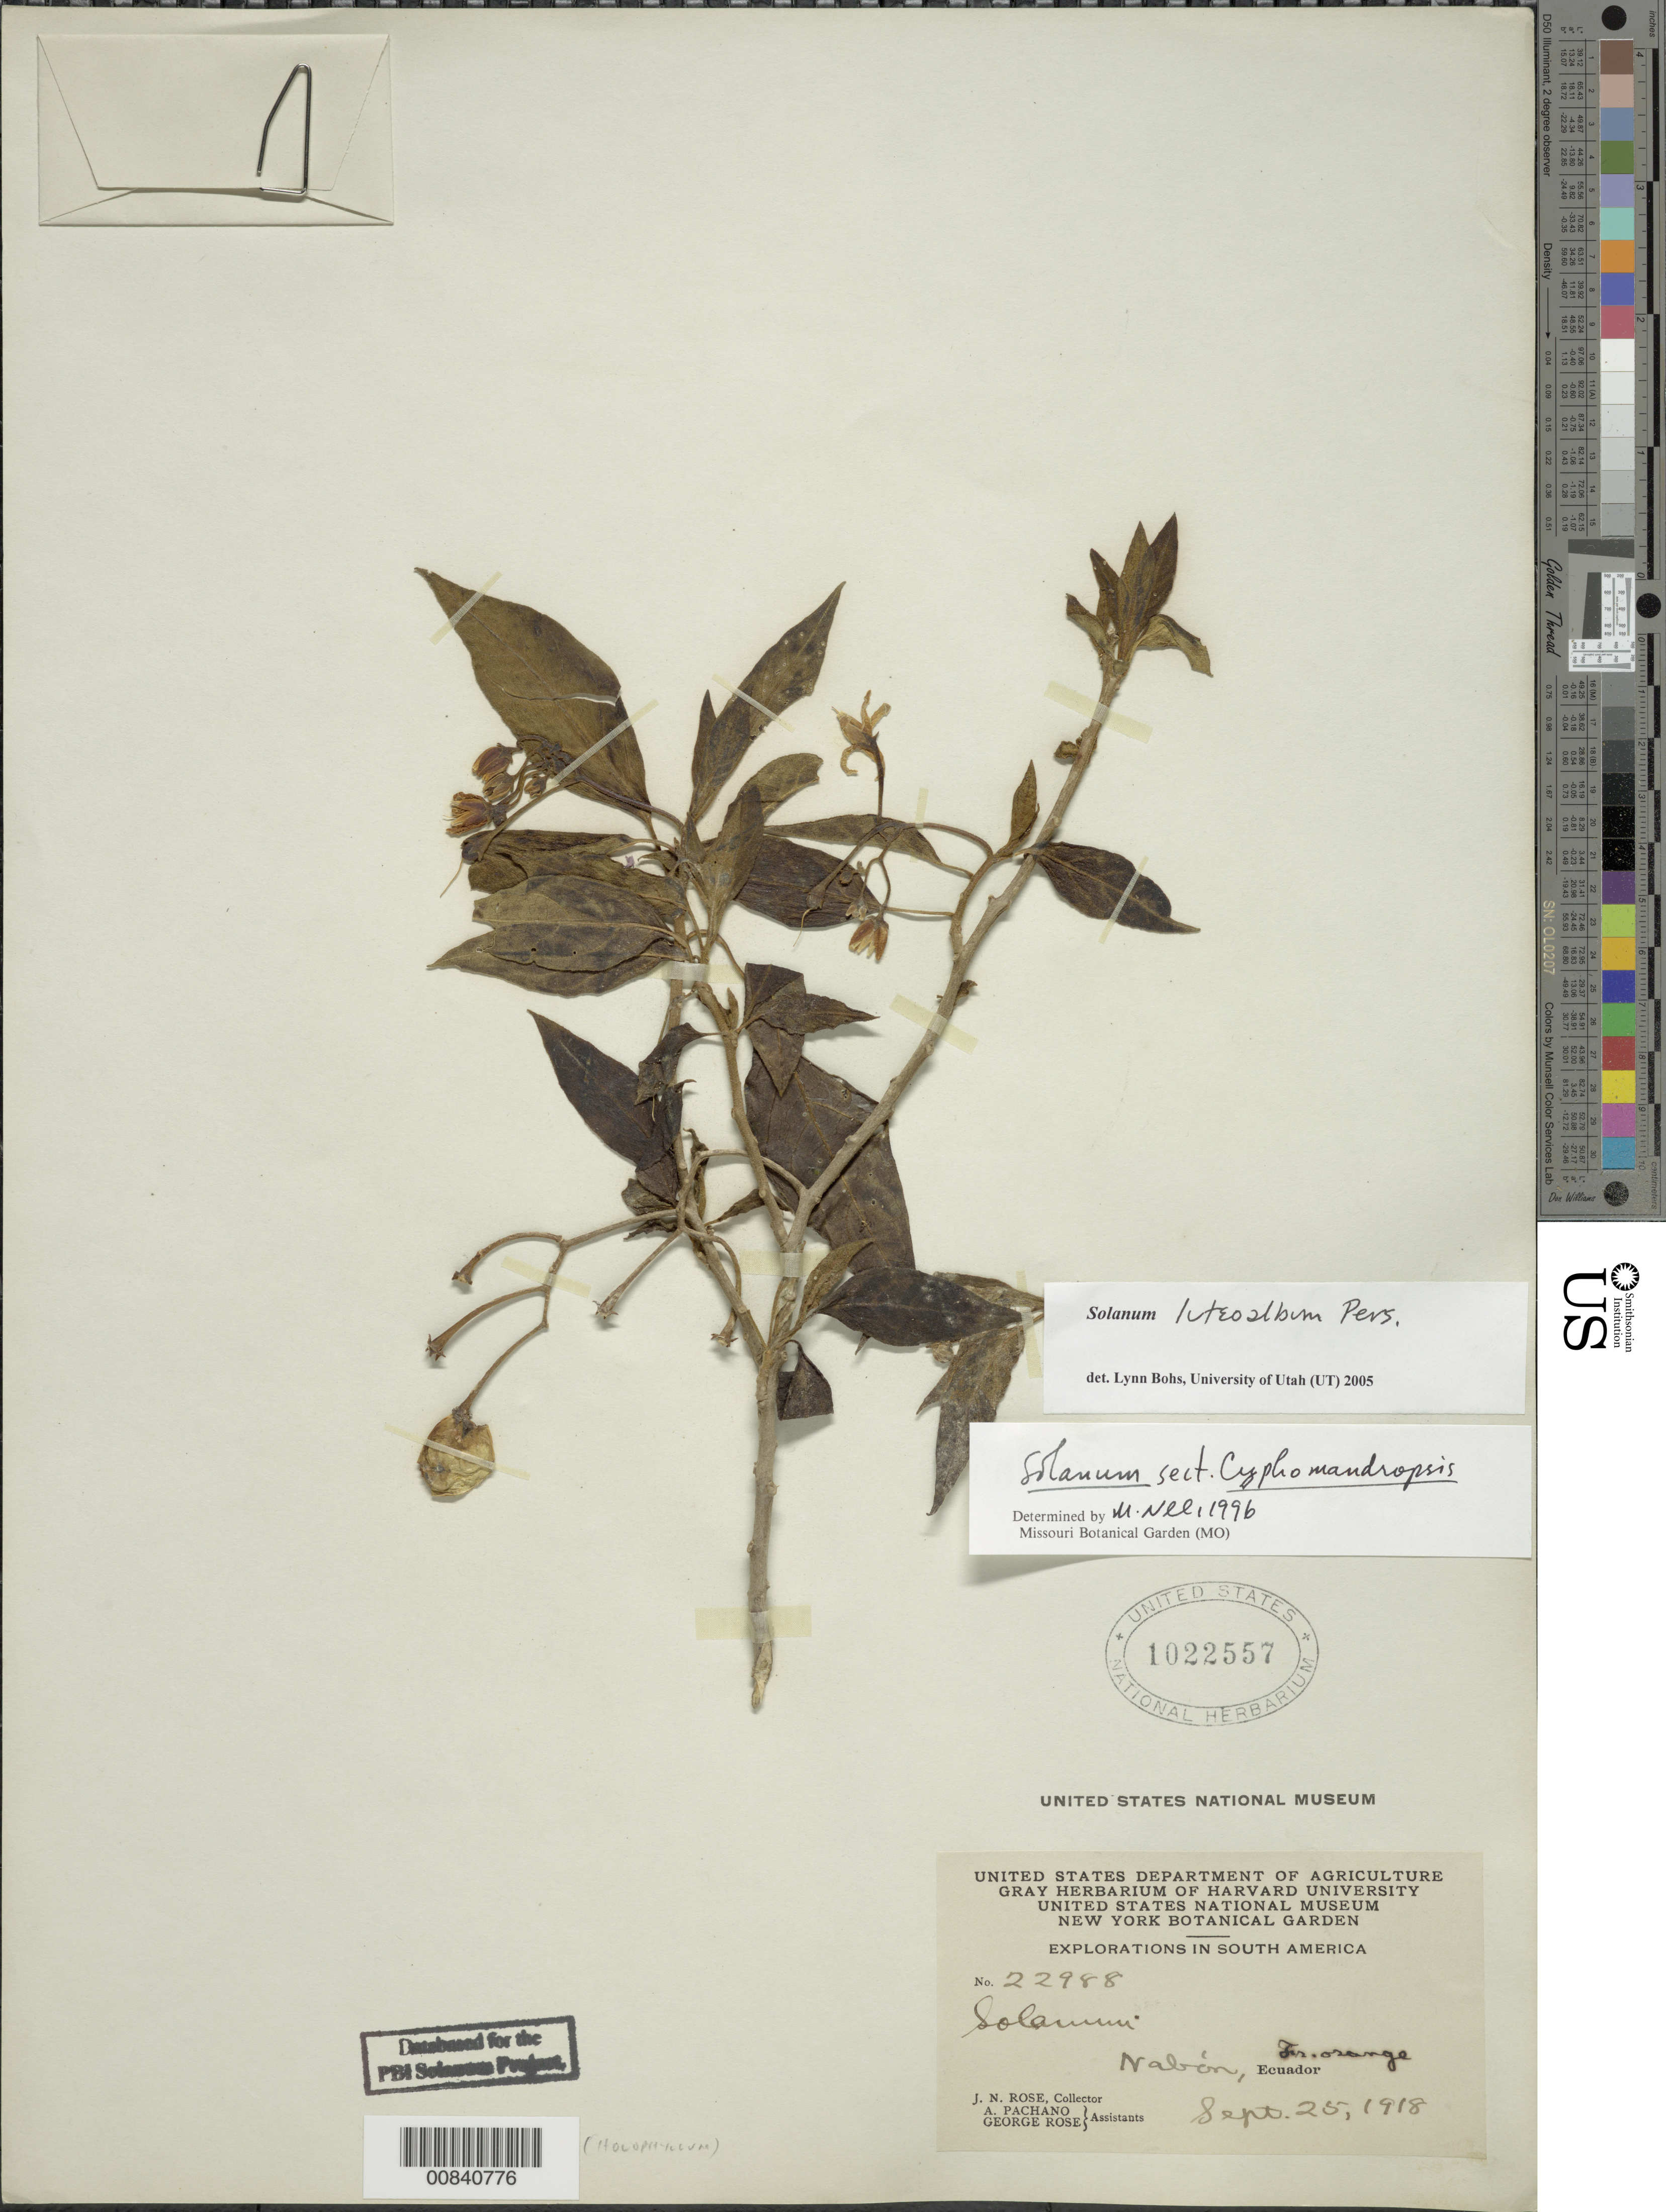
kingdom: Plantae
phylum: Tracheophyta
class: Magnoliopsida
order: Solanales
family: Solanaceae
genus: Solanum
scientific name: Solanum luteoalbum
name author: Pers.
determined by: Bohs, L. A.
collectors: J. N. Rose, A. Pachano & G. Rose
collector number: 22988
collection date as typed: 25 Sep 1918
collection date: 1918-09-25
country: Ecuador